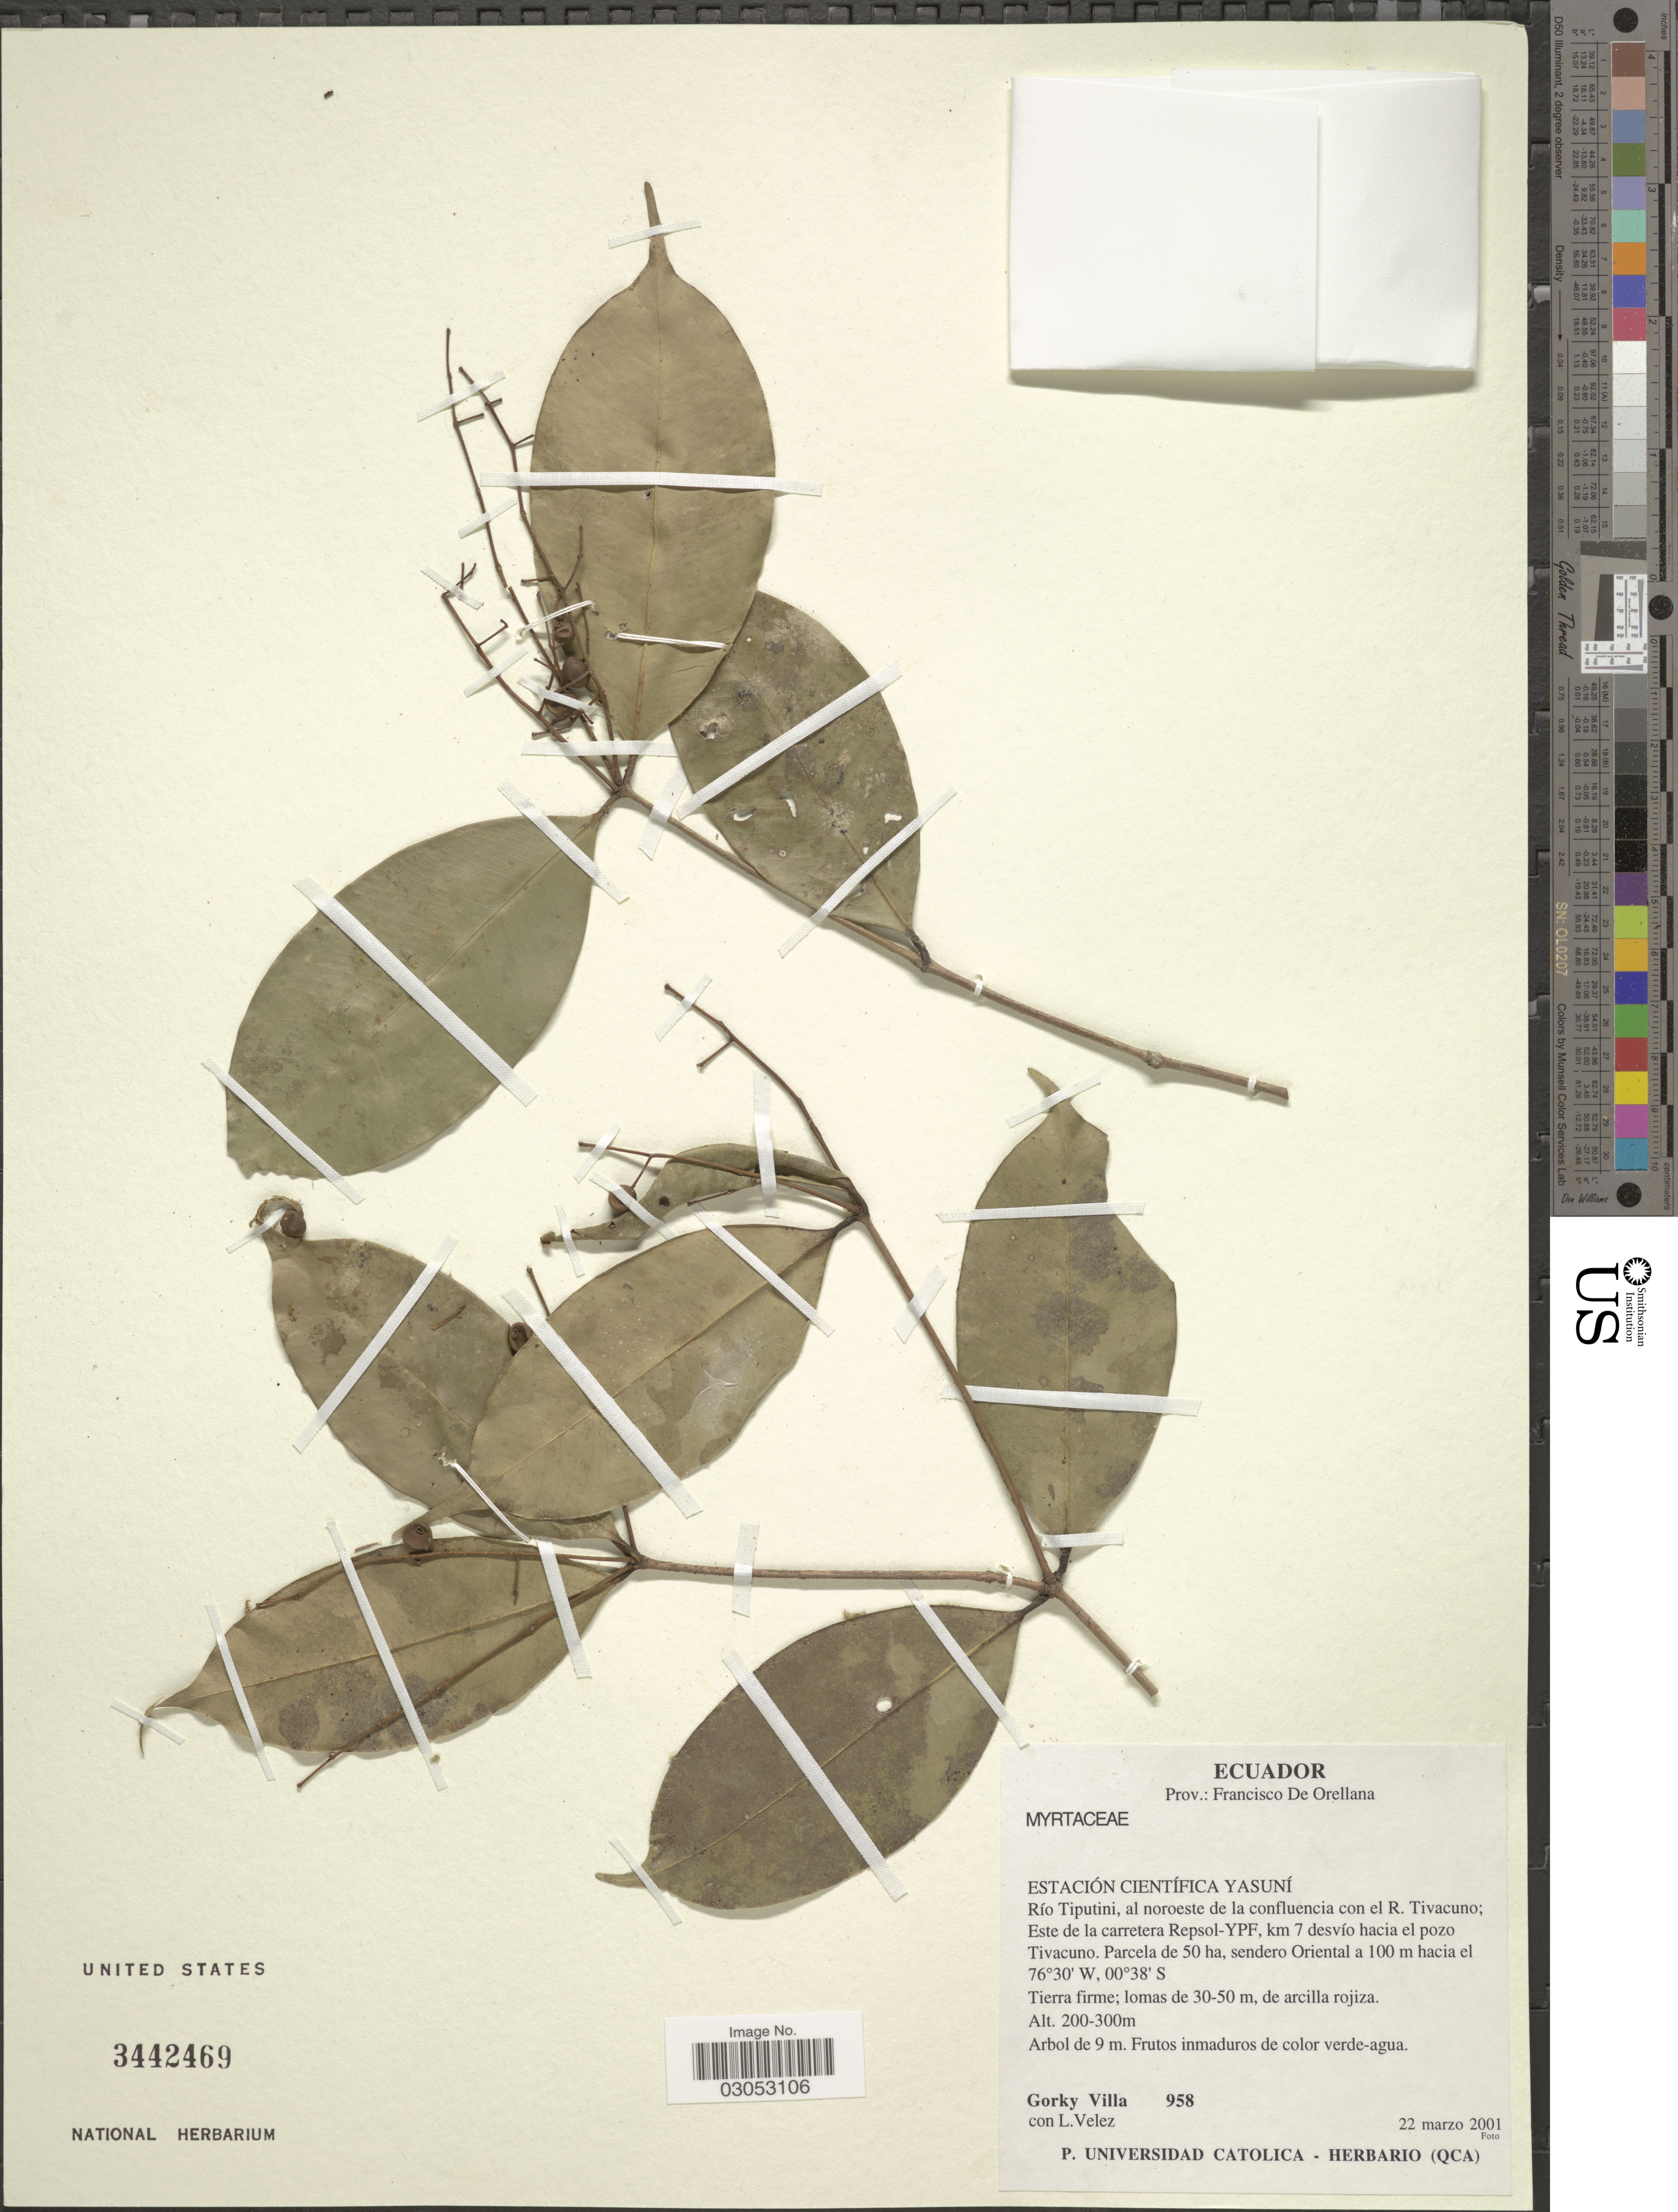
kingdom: Plantae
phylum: Tracheophyta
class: Magnoliopsida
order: Myrtales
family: Myrtaceae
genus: Myrcia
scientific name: Myrcia sp.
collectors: G. Villa & L. Velez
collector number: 958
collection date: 2001-03-22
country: Ecuador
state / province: Orellana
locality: Prov.: Francisco De Orellana. Estación Científica Yasuní. Río Tiputini, al noroeste de la confluencia con el R. Tivacuno; Este del la carretera Repsol-YPF, km 7 desvío hacia el pozo Tivacuno.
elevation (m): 200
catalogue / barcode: US 3442469